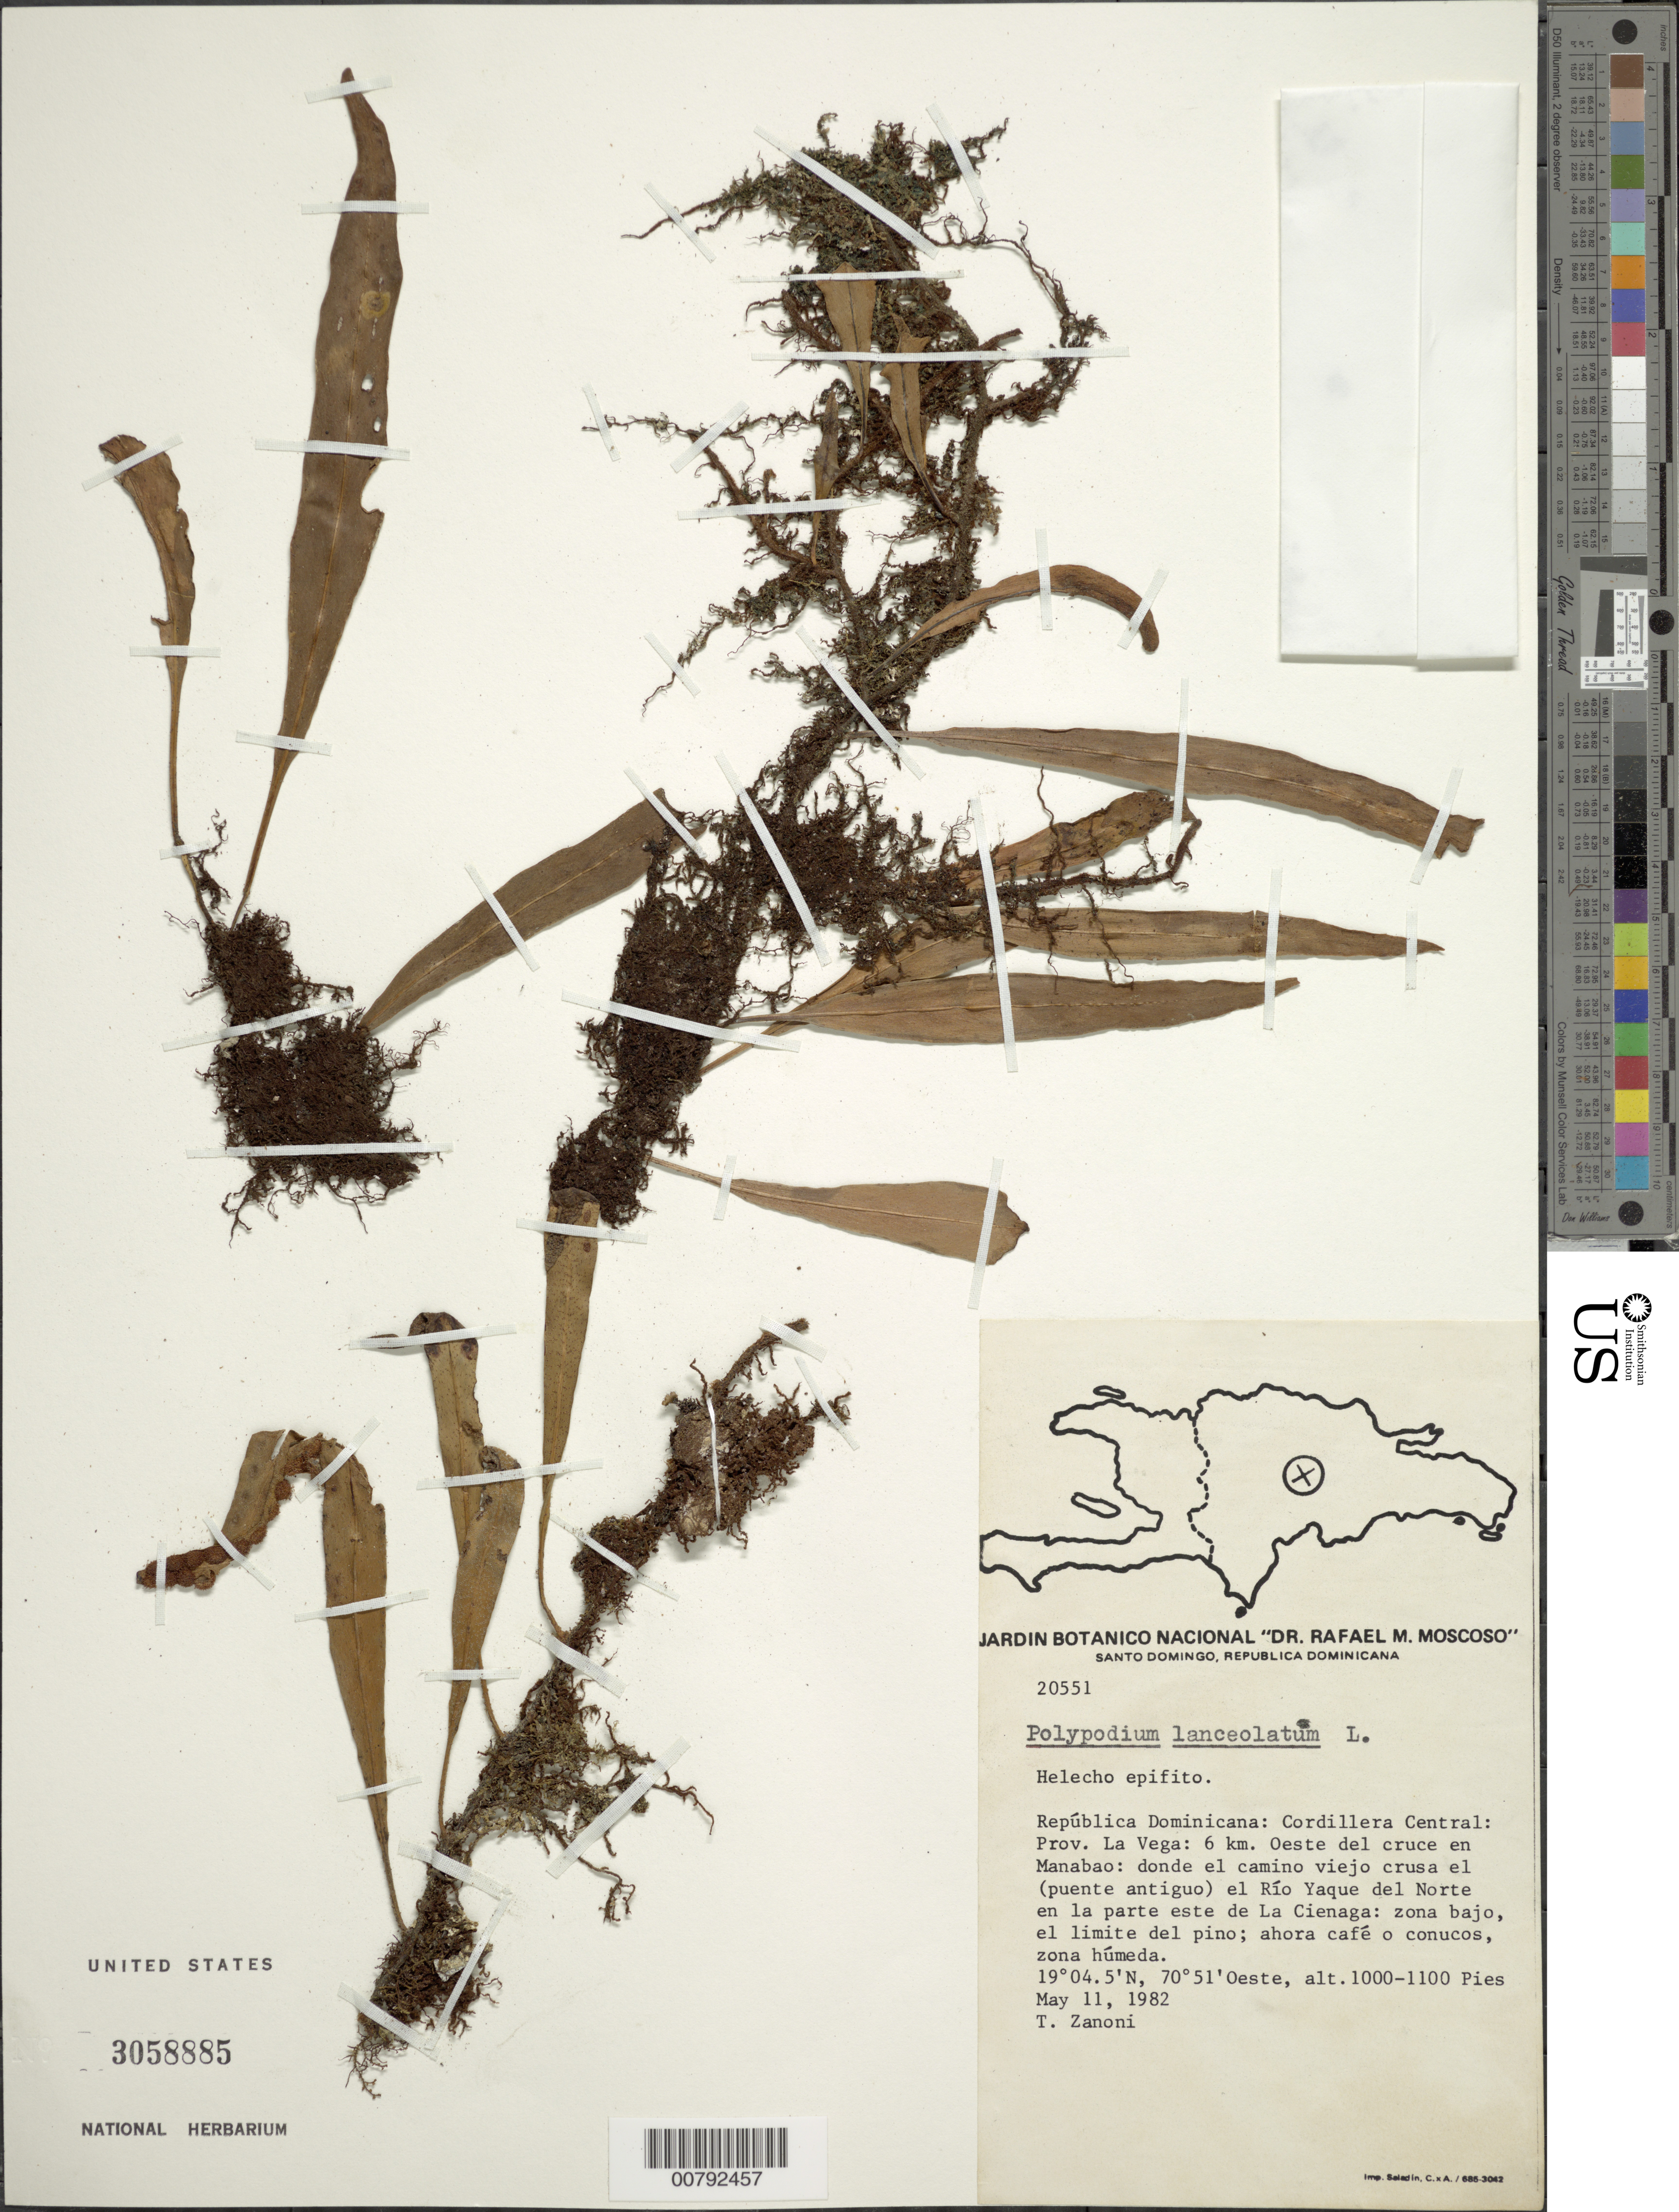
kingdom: Plantae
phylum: Tracheophyta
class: Polypodiopsida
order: Polypodiales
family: Polypodiaceae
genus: Pleopeltis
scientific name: Pleopeltis marginata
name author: A.R. Sm. & Tejero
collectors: T. A. Zanoni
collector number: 20551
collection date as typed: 11 May 1982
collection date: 1982-05-11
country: Dominican Republic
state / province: La Vega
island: Hispaniola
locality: Cordillera Central, 6 km W del cruce en Manabao, camino el Río Yaque del Norte, E de La Cienaga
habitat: Zona bajo, el limite del pino, ahora café o conucos, zona húmedo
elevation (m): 305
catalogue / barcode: US 3058885